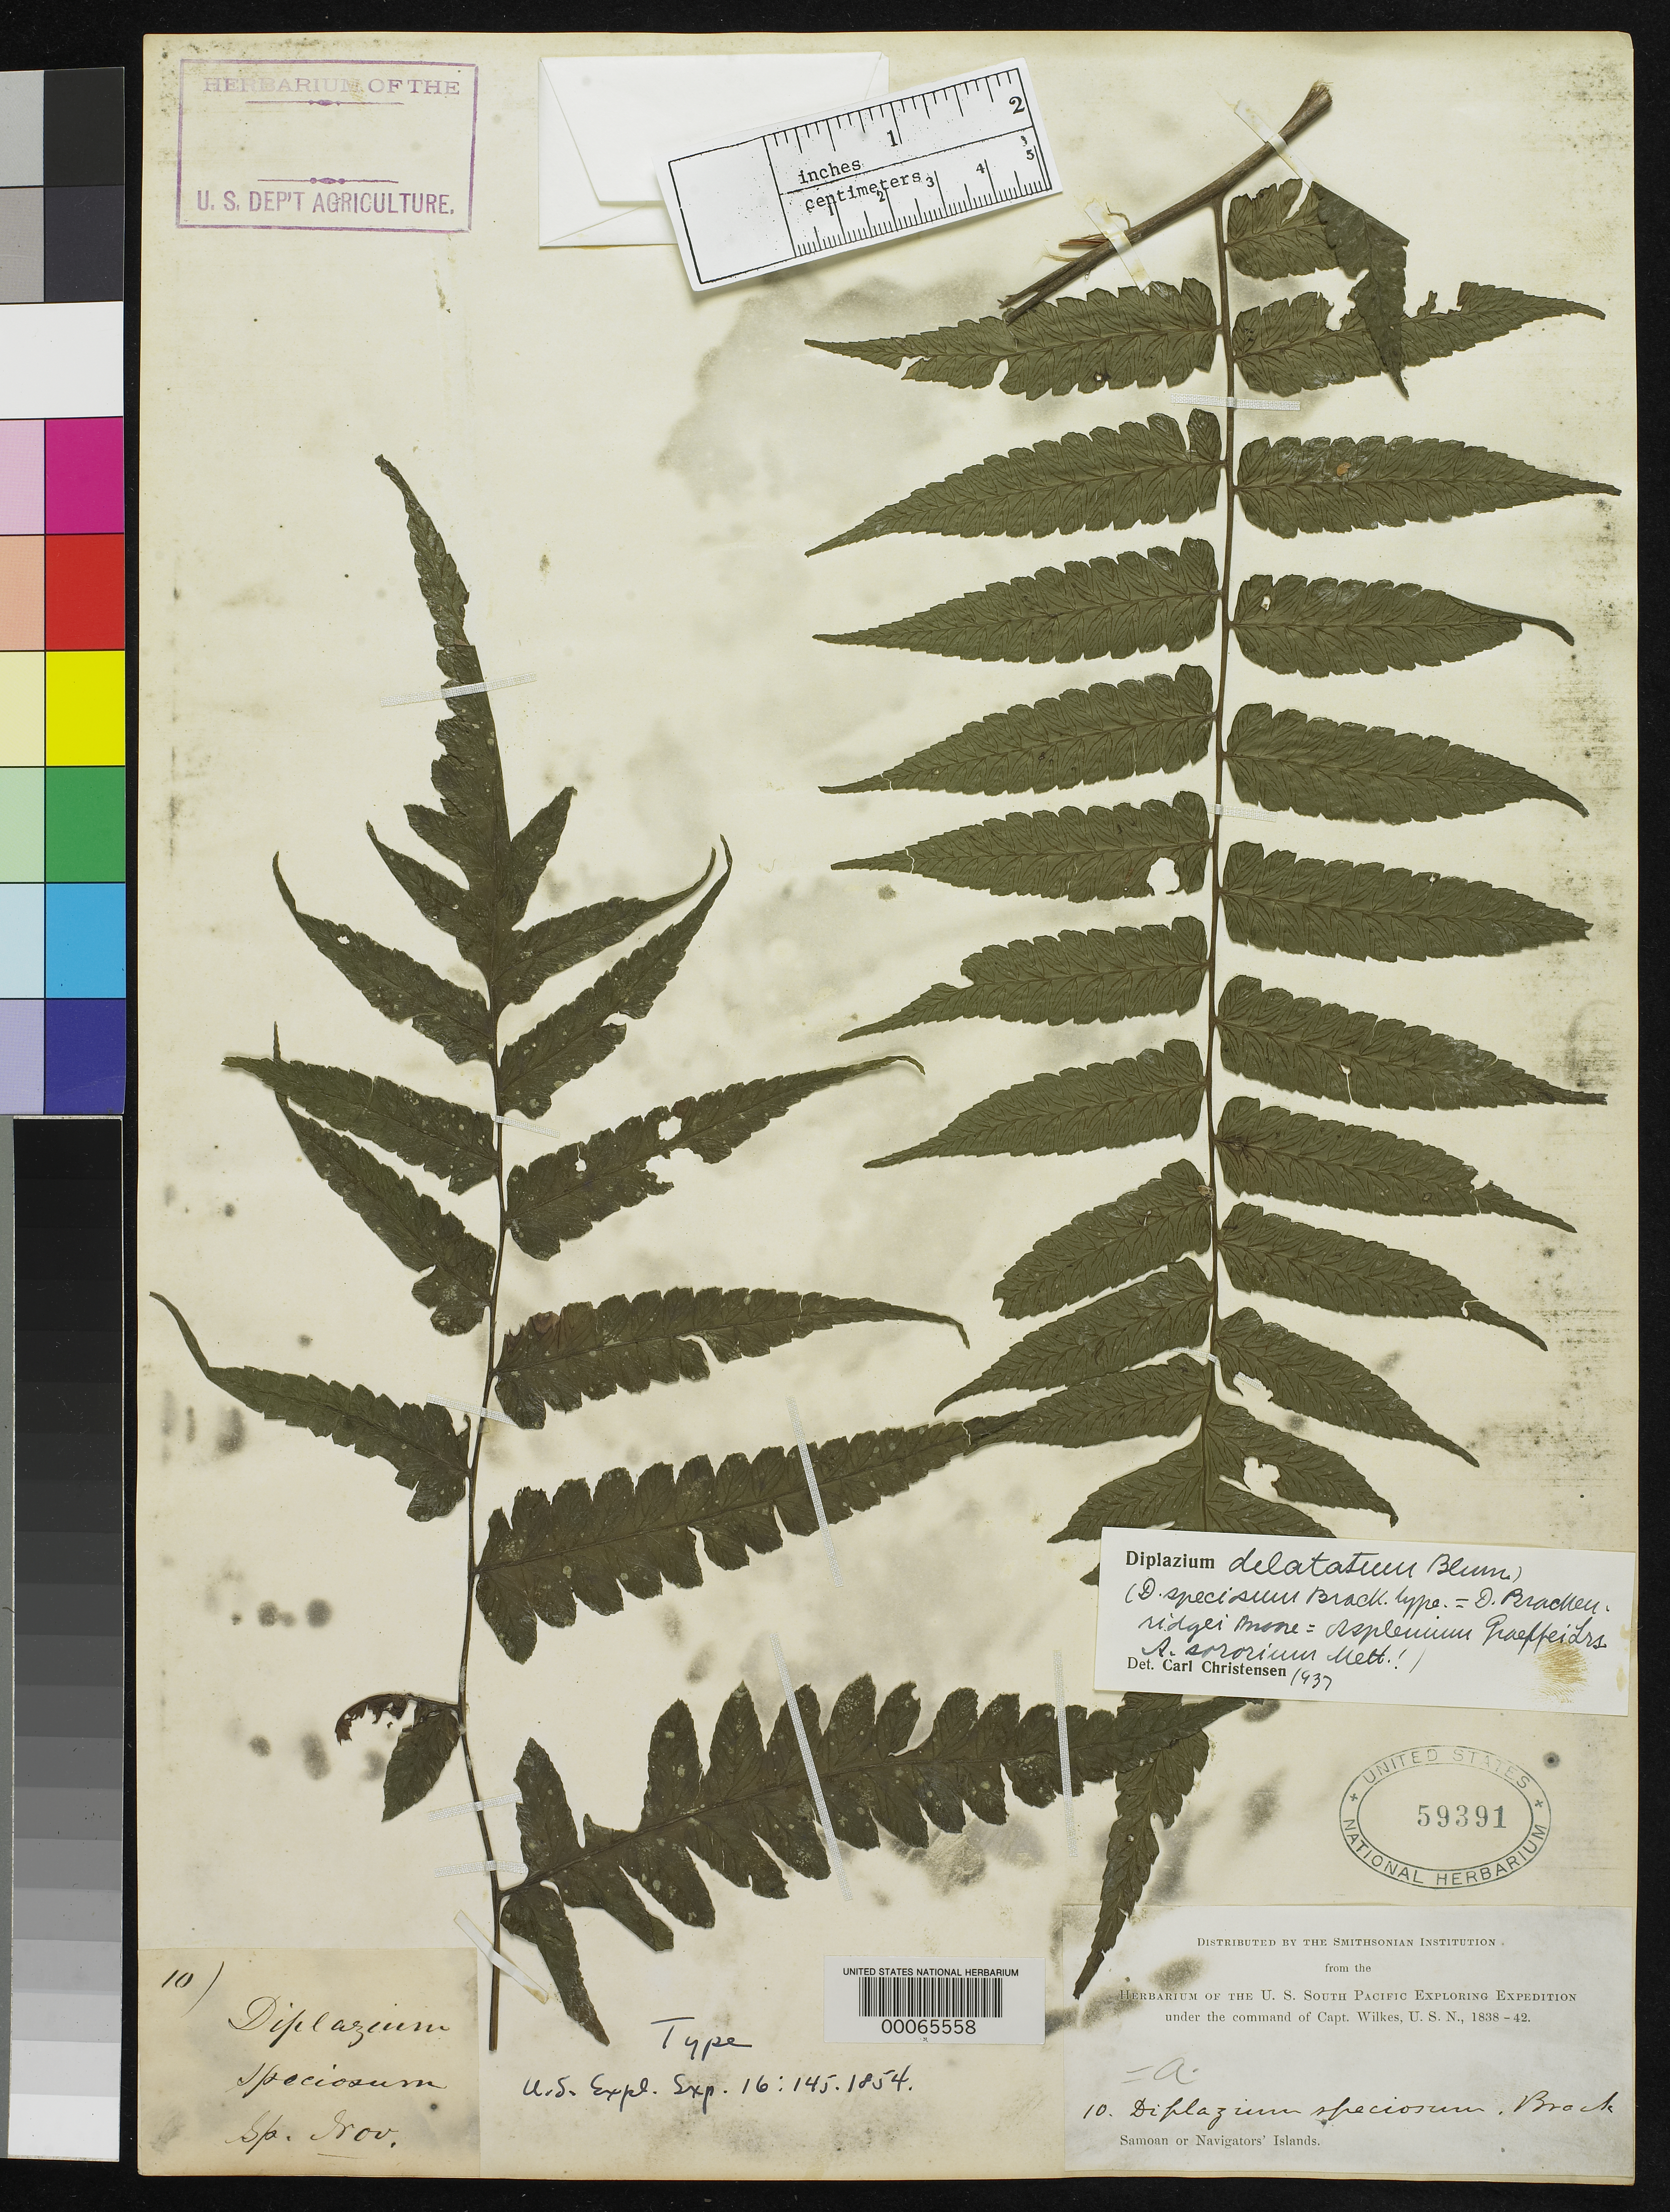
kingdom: Plantae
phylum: Tracheophyta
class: Polypodiopsida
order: Polypodiales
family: Athyriaceae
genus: Diplazium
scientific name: Diplazium speciosum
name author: Brack. in Wilkes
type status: Holotype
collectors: Wilkes Explor. Exped.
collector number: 10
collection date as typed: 1838 to -- --- 1842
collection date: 1838/1842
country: American Samoa / Samoa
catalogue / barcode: US 59391